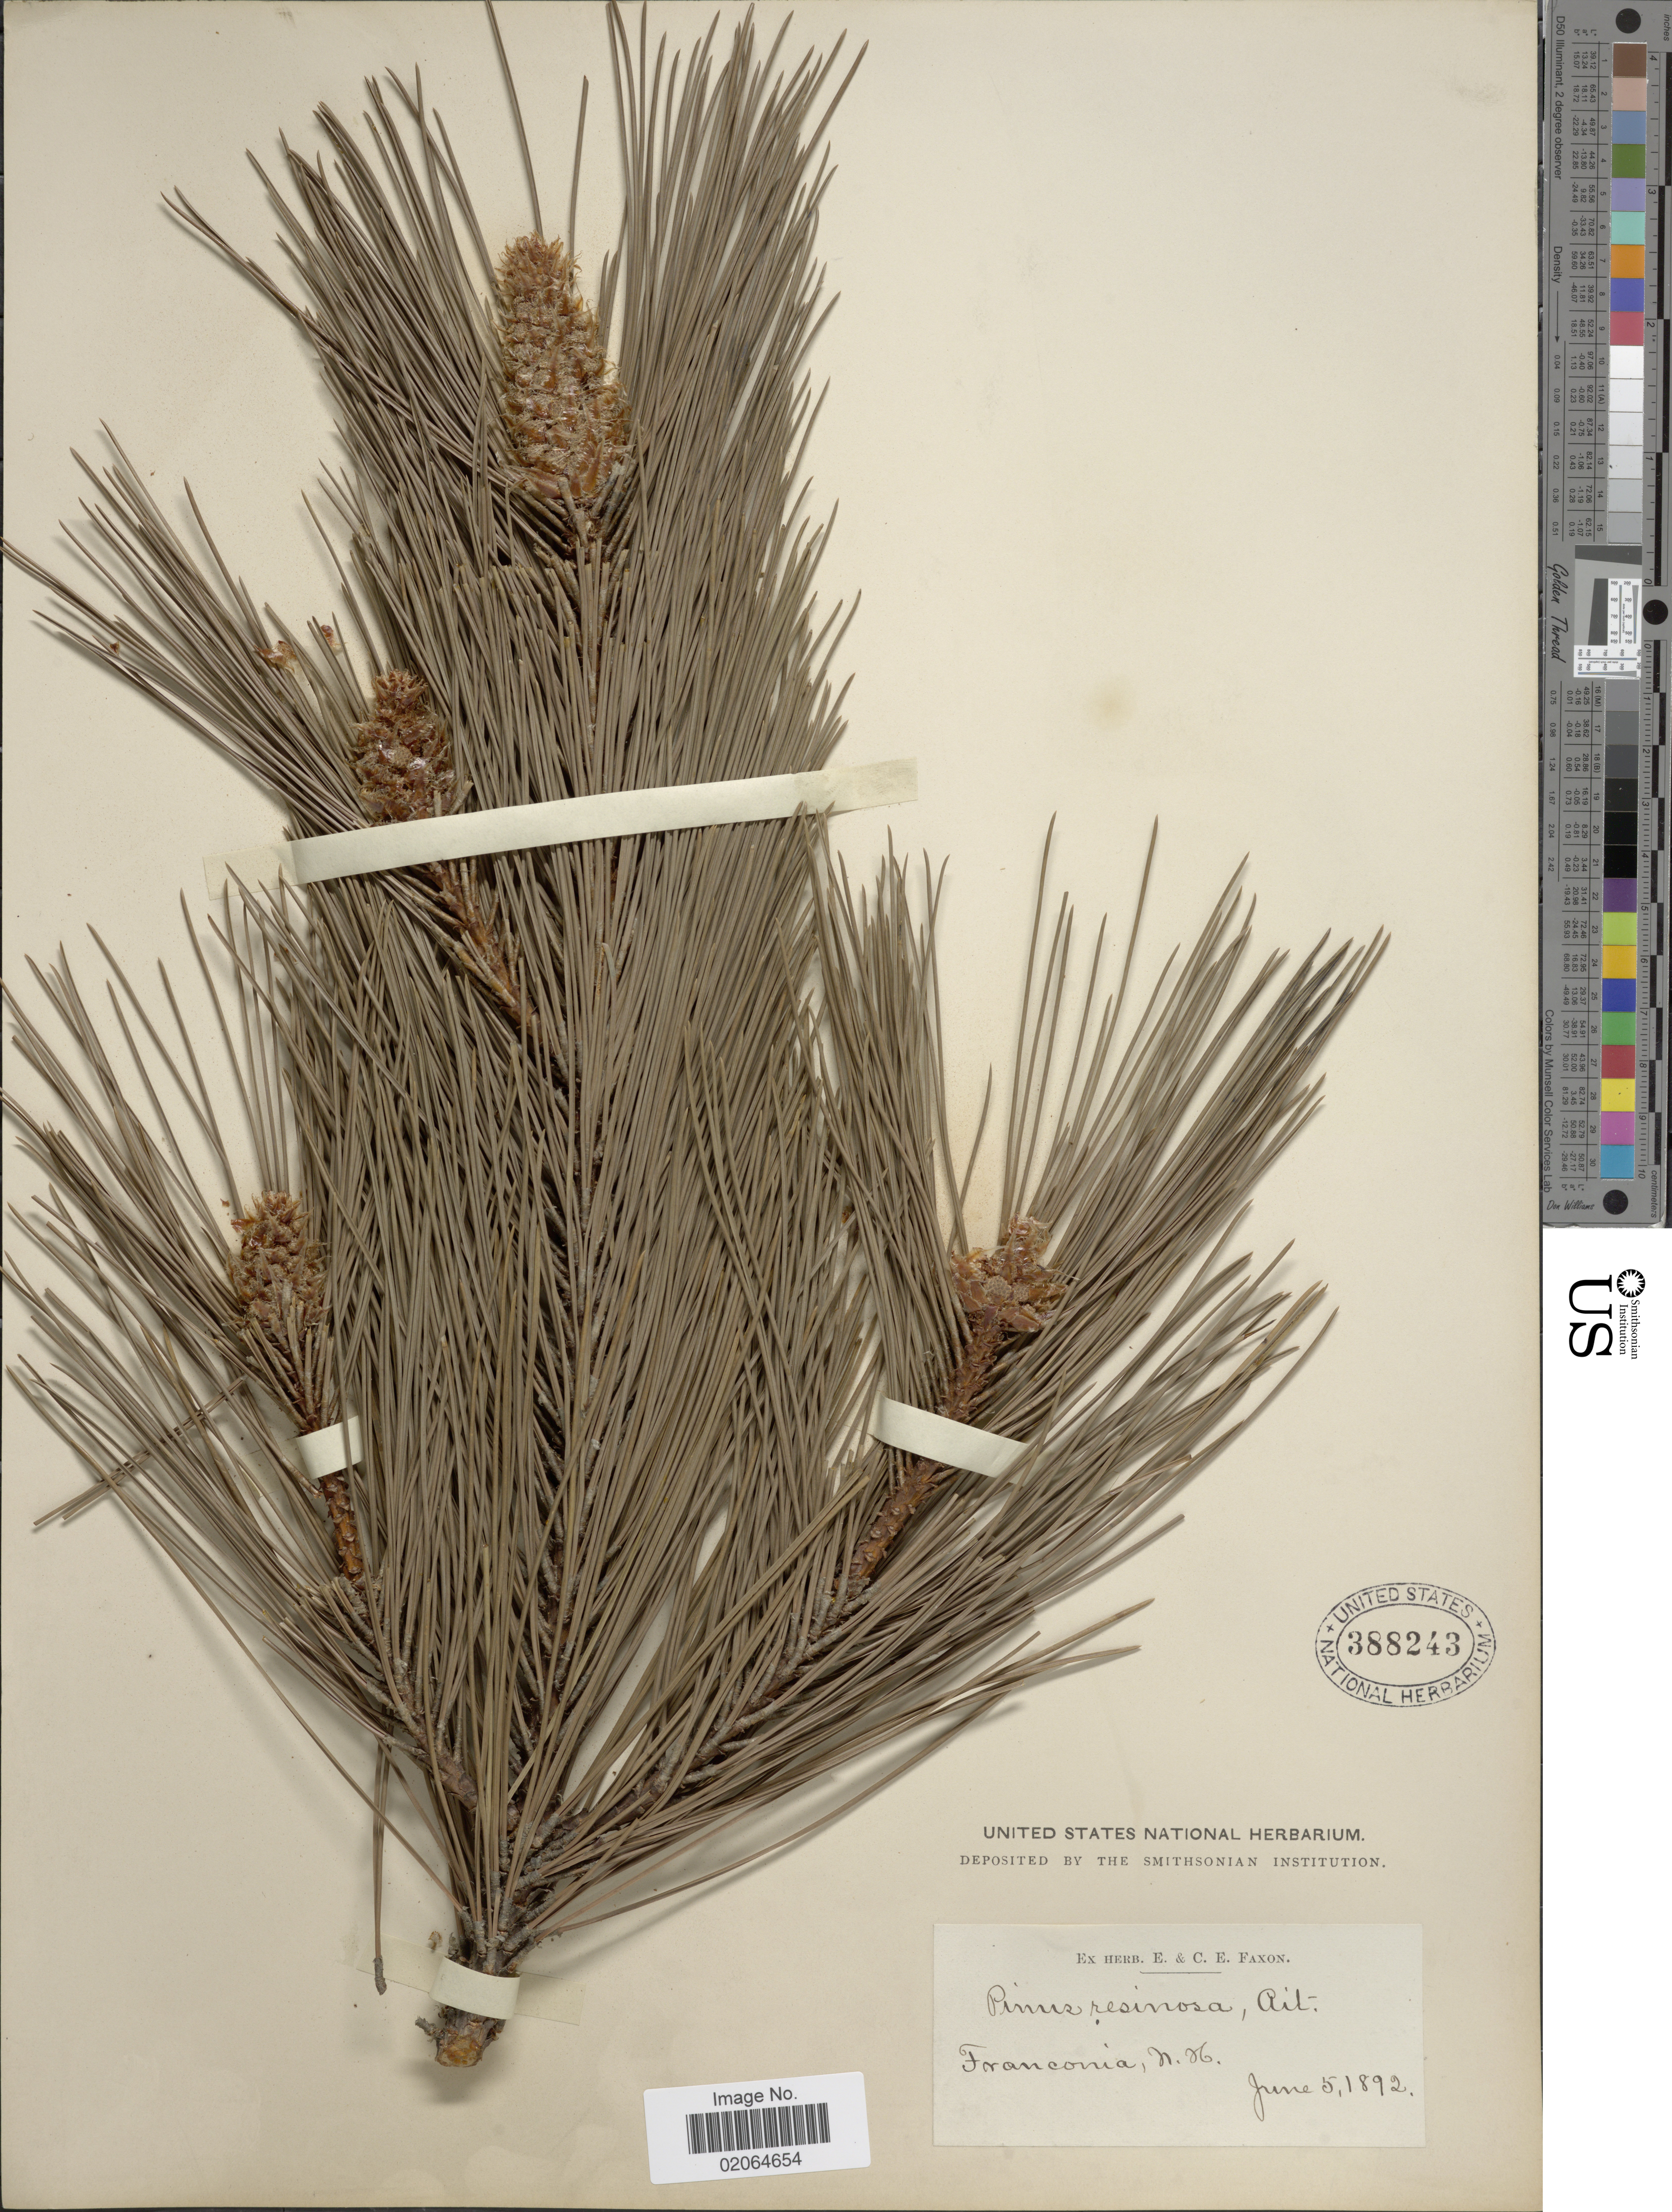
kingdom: Plantae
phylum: Tracheophyta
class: Pinopsida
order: Pinales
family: Pinaceae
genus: Pinus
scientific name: Pinus resinosa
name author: Aiton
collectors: ex herb. E. & C.E. Faxon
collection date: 1892-06-05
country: United States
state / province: New Hampshire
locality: Franconia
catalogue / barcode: US 388243